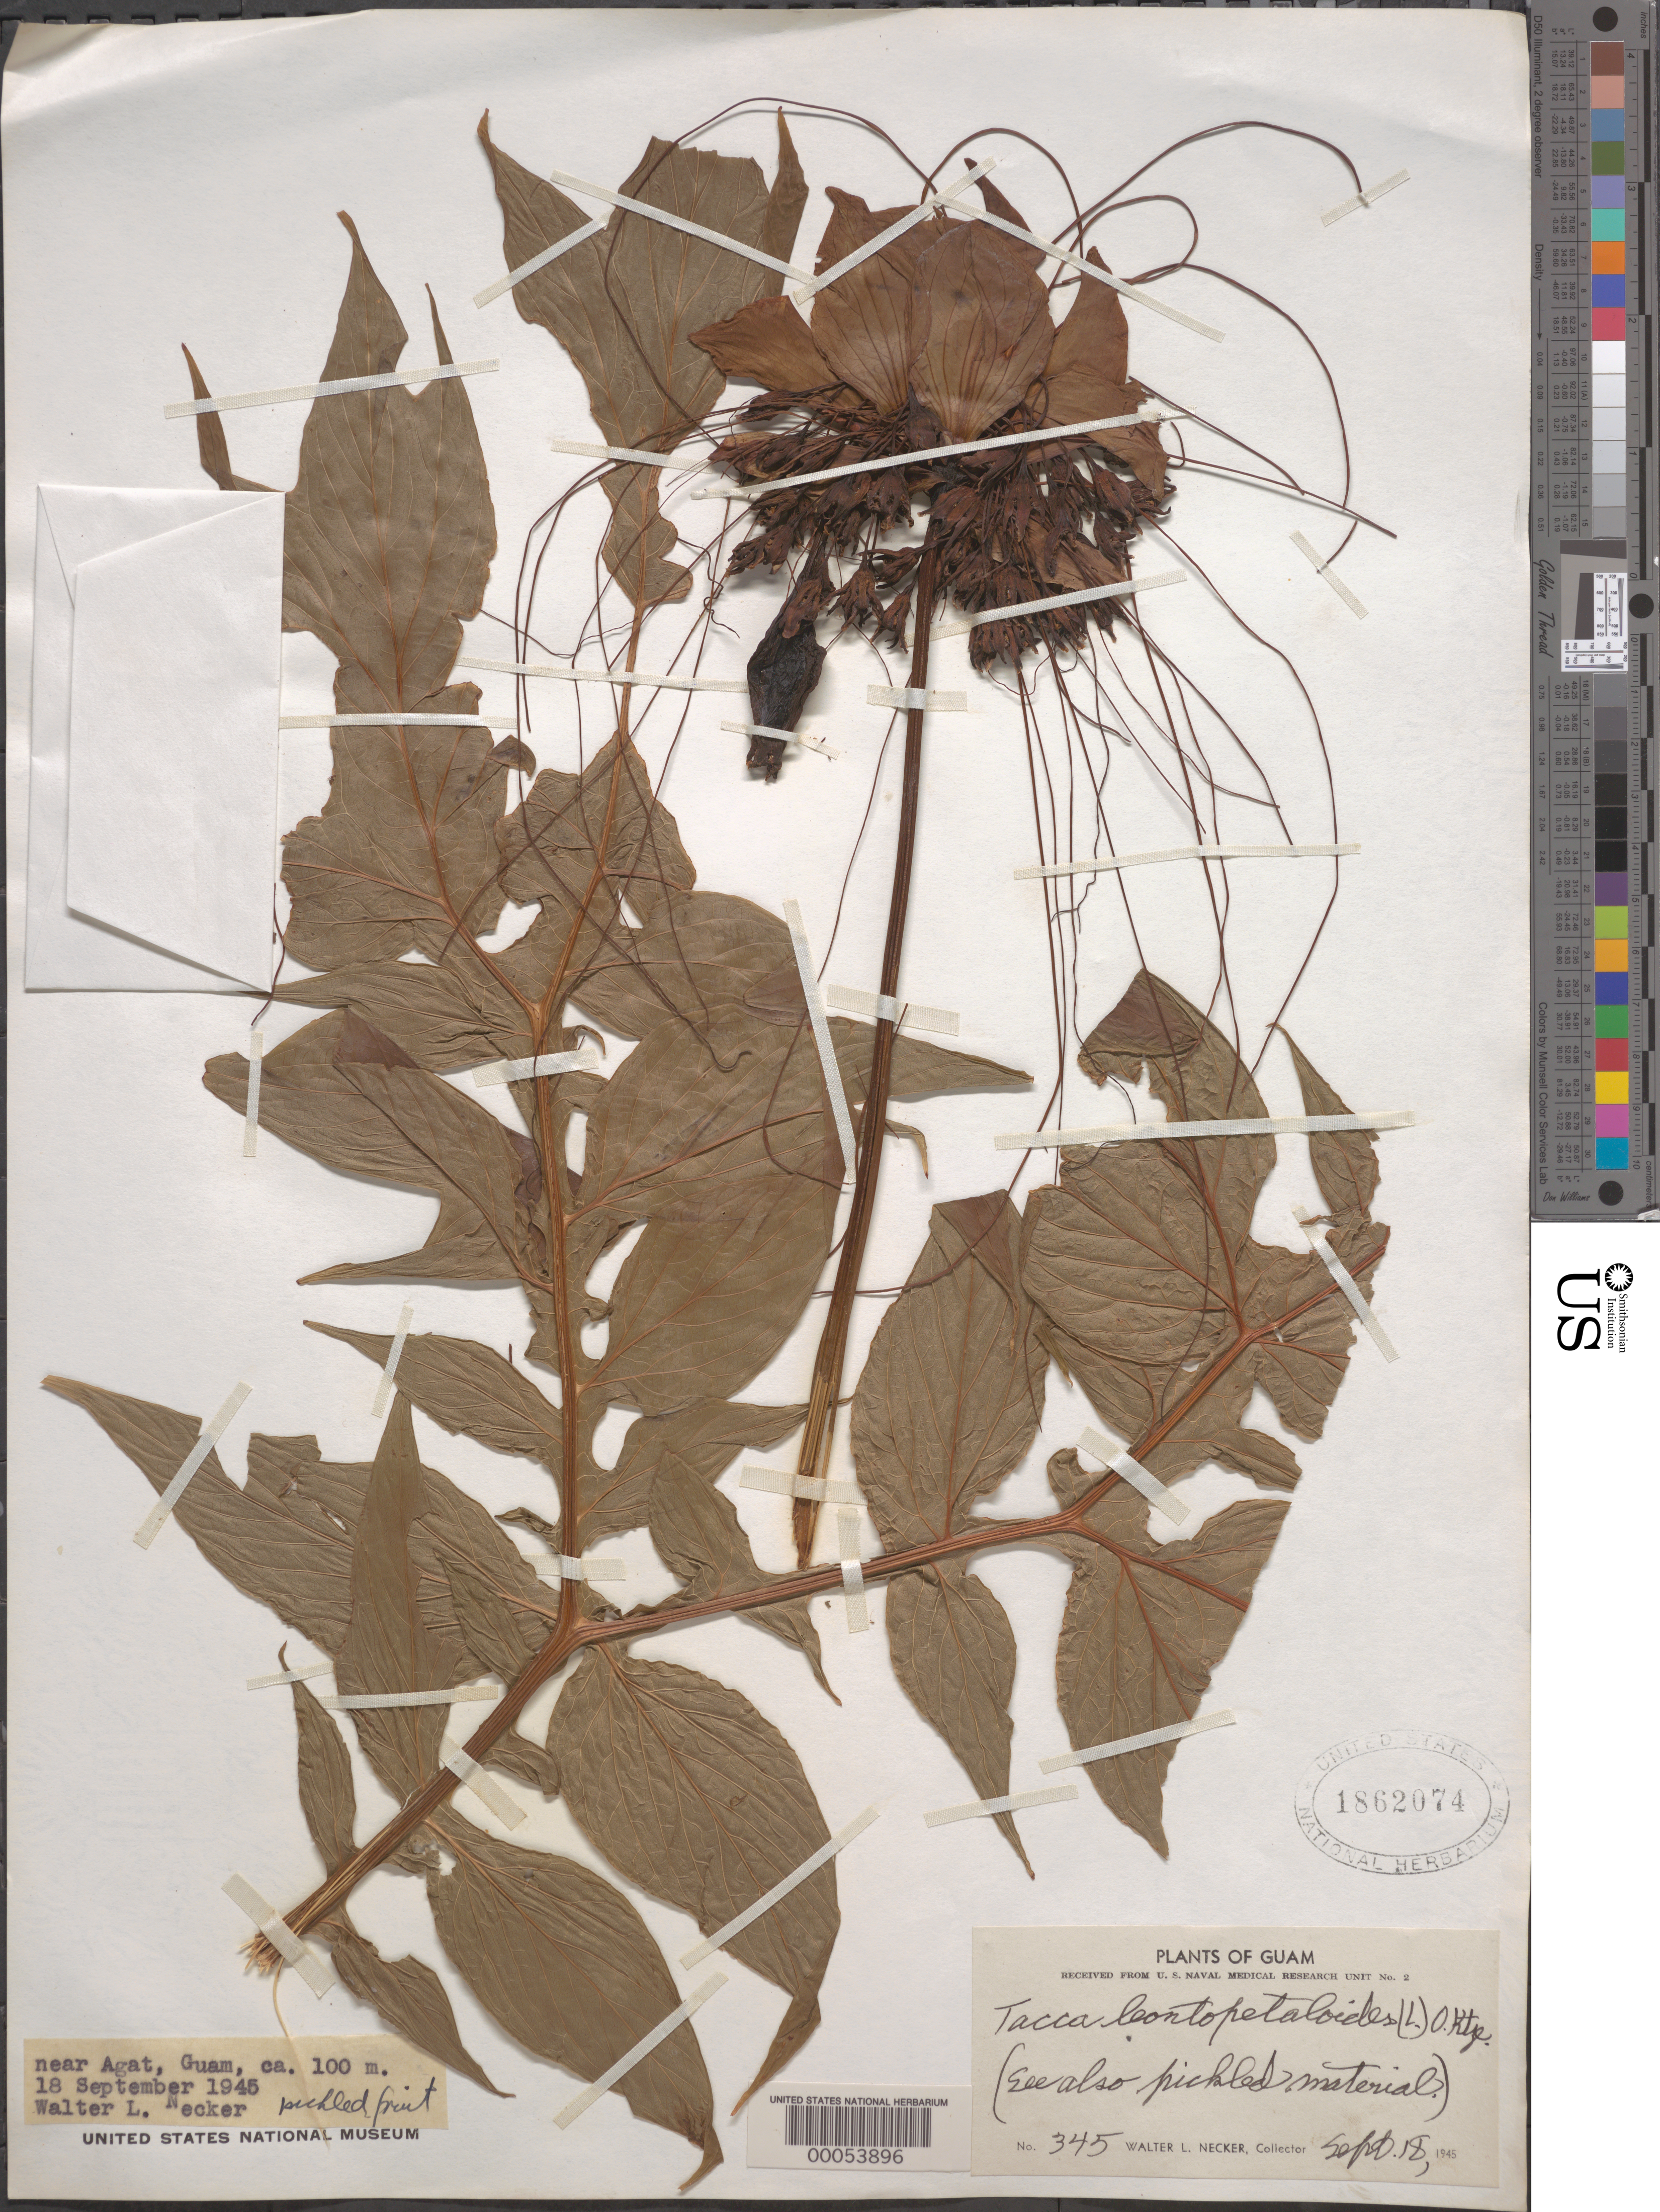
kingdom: Plantae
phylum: Tracheophyta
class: Liliopsida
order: Dioscoreales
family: Dioscoreaceae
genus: Tacca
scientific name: Tacca leontopetaloides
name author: (L.) Kuntze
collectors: W. L. Necker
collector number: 345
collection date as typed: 18 Sep 1945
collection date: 1945-09-18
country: Guam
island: Guam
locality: Close to agat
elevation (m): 100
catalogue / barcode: US 1862074